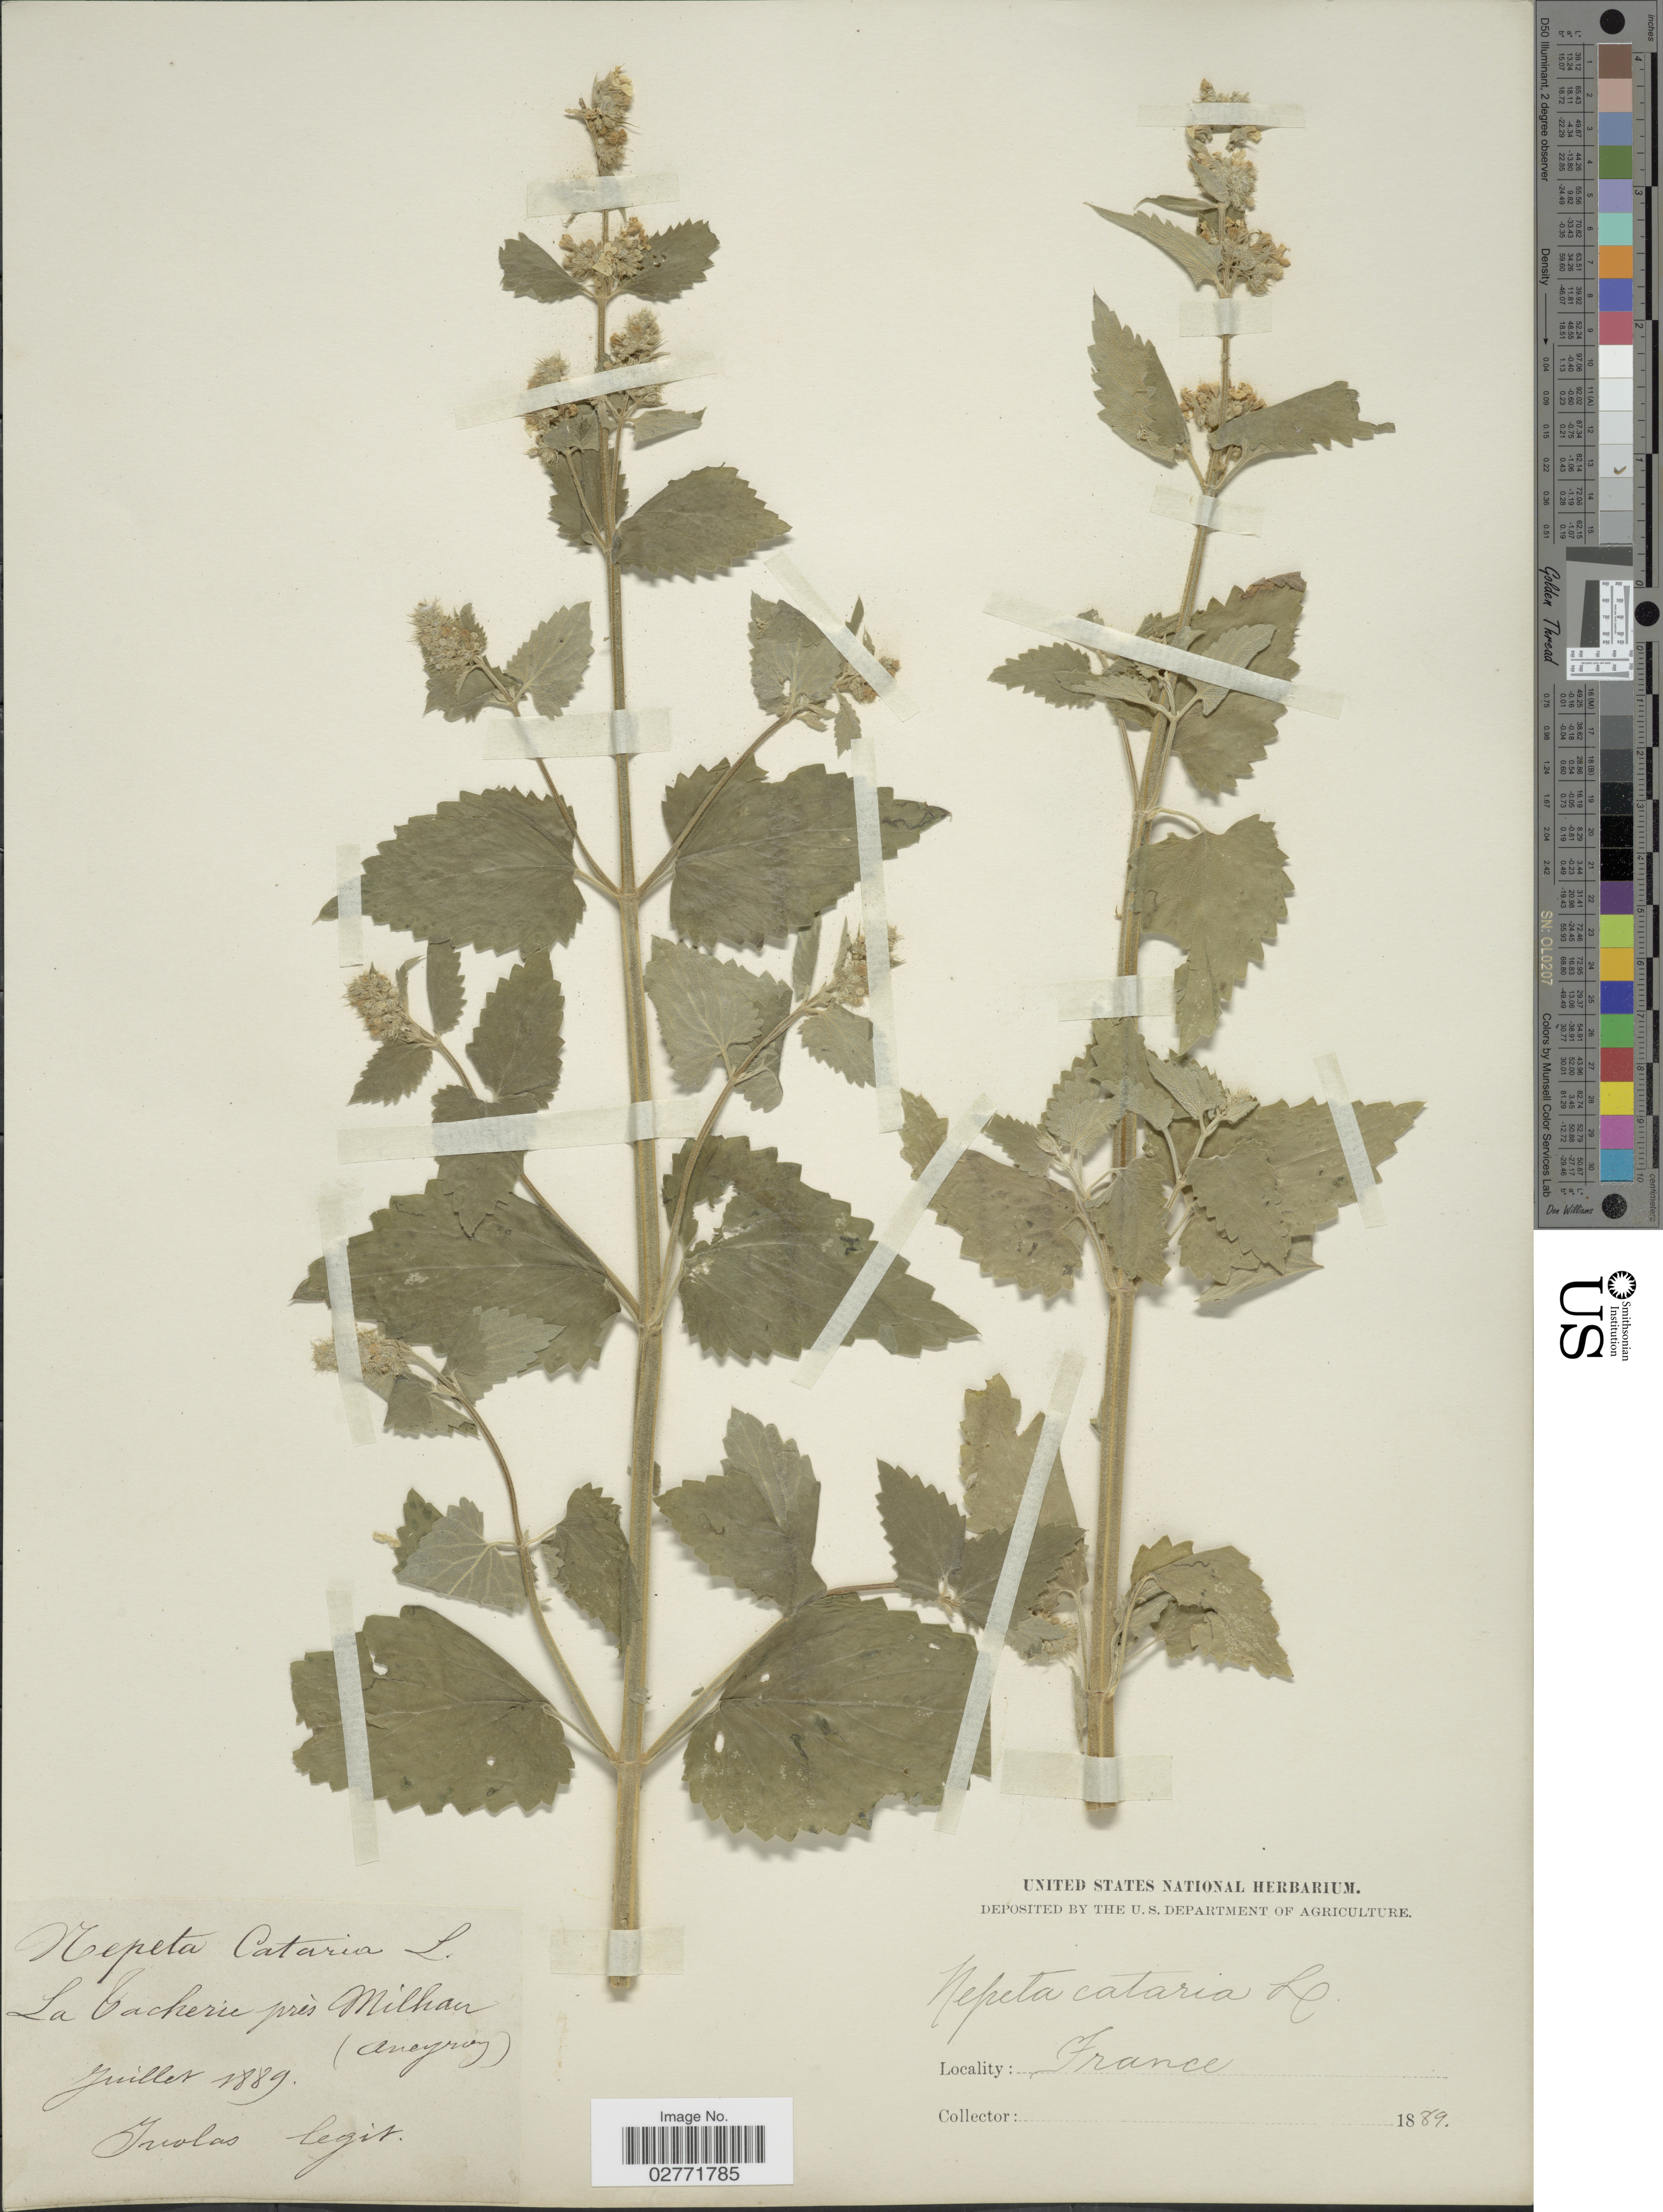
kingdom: Plantae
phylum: Tracheophyta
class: Magnoliopsida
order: Lamiales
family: Lamiaceae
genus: Nepeta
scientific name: Nepeta cataria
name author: L.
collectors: Guolas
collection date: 1889-07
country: France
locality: La Cacherie près Milhan (Aneyroy)